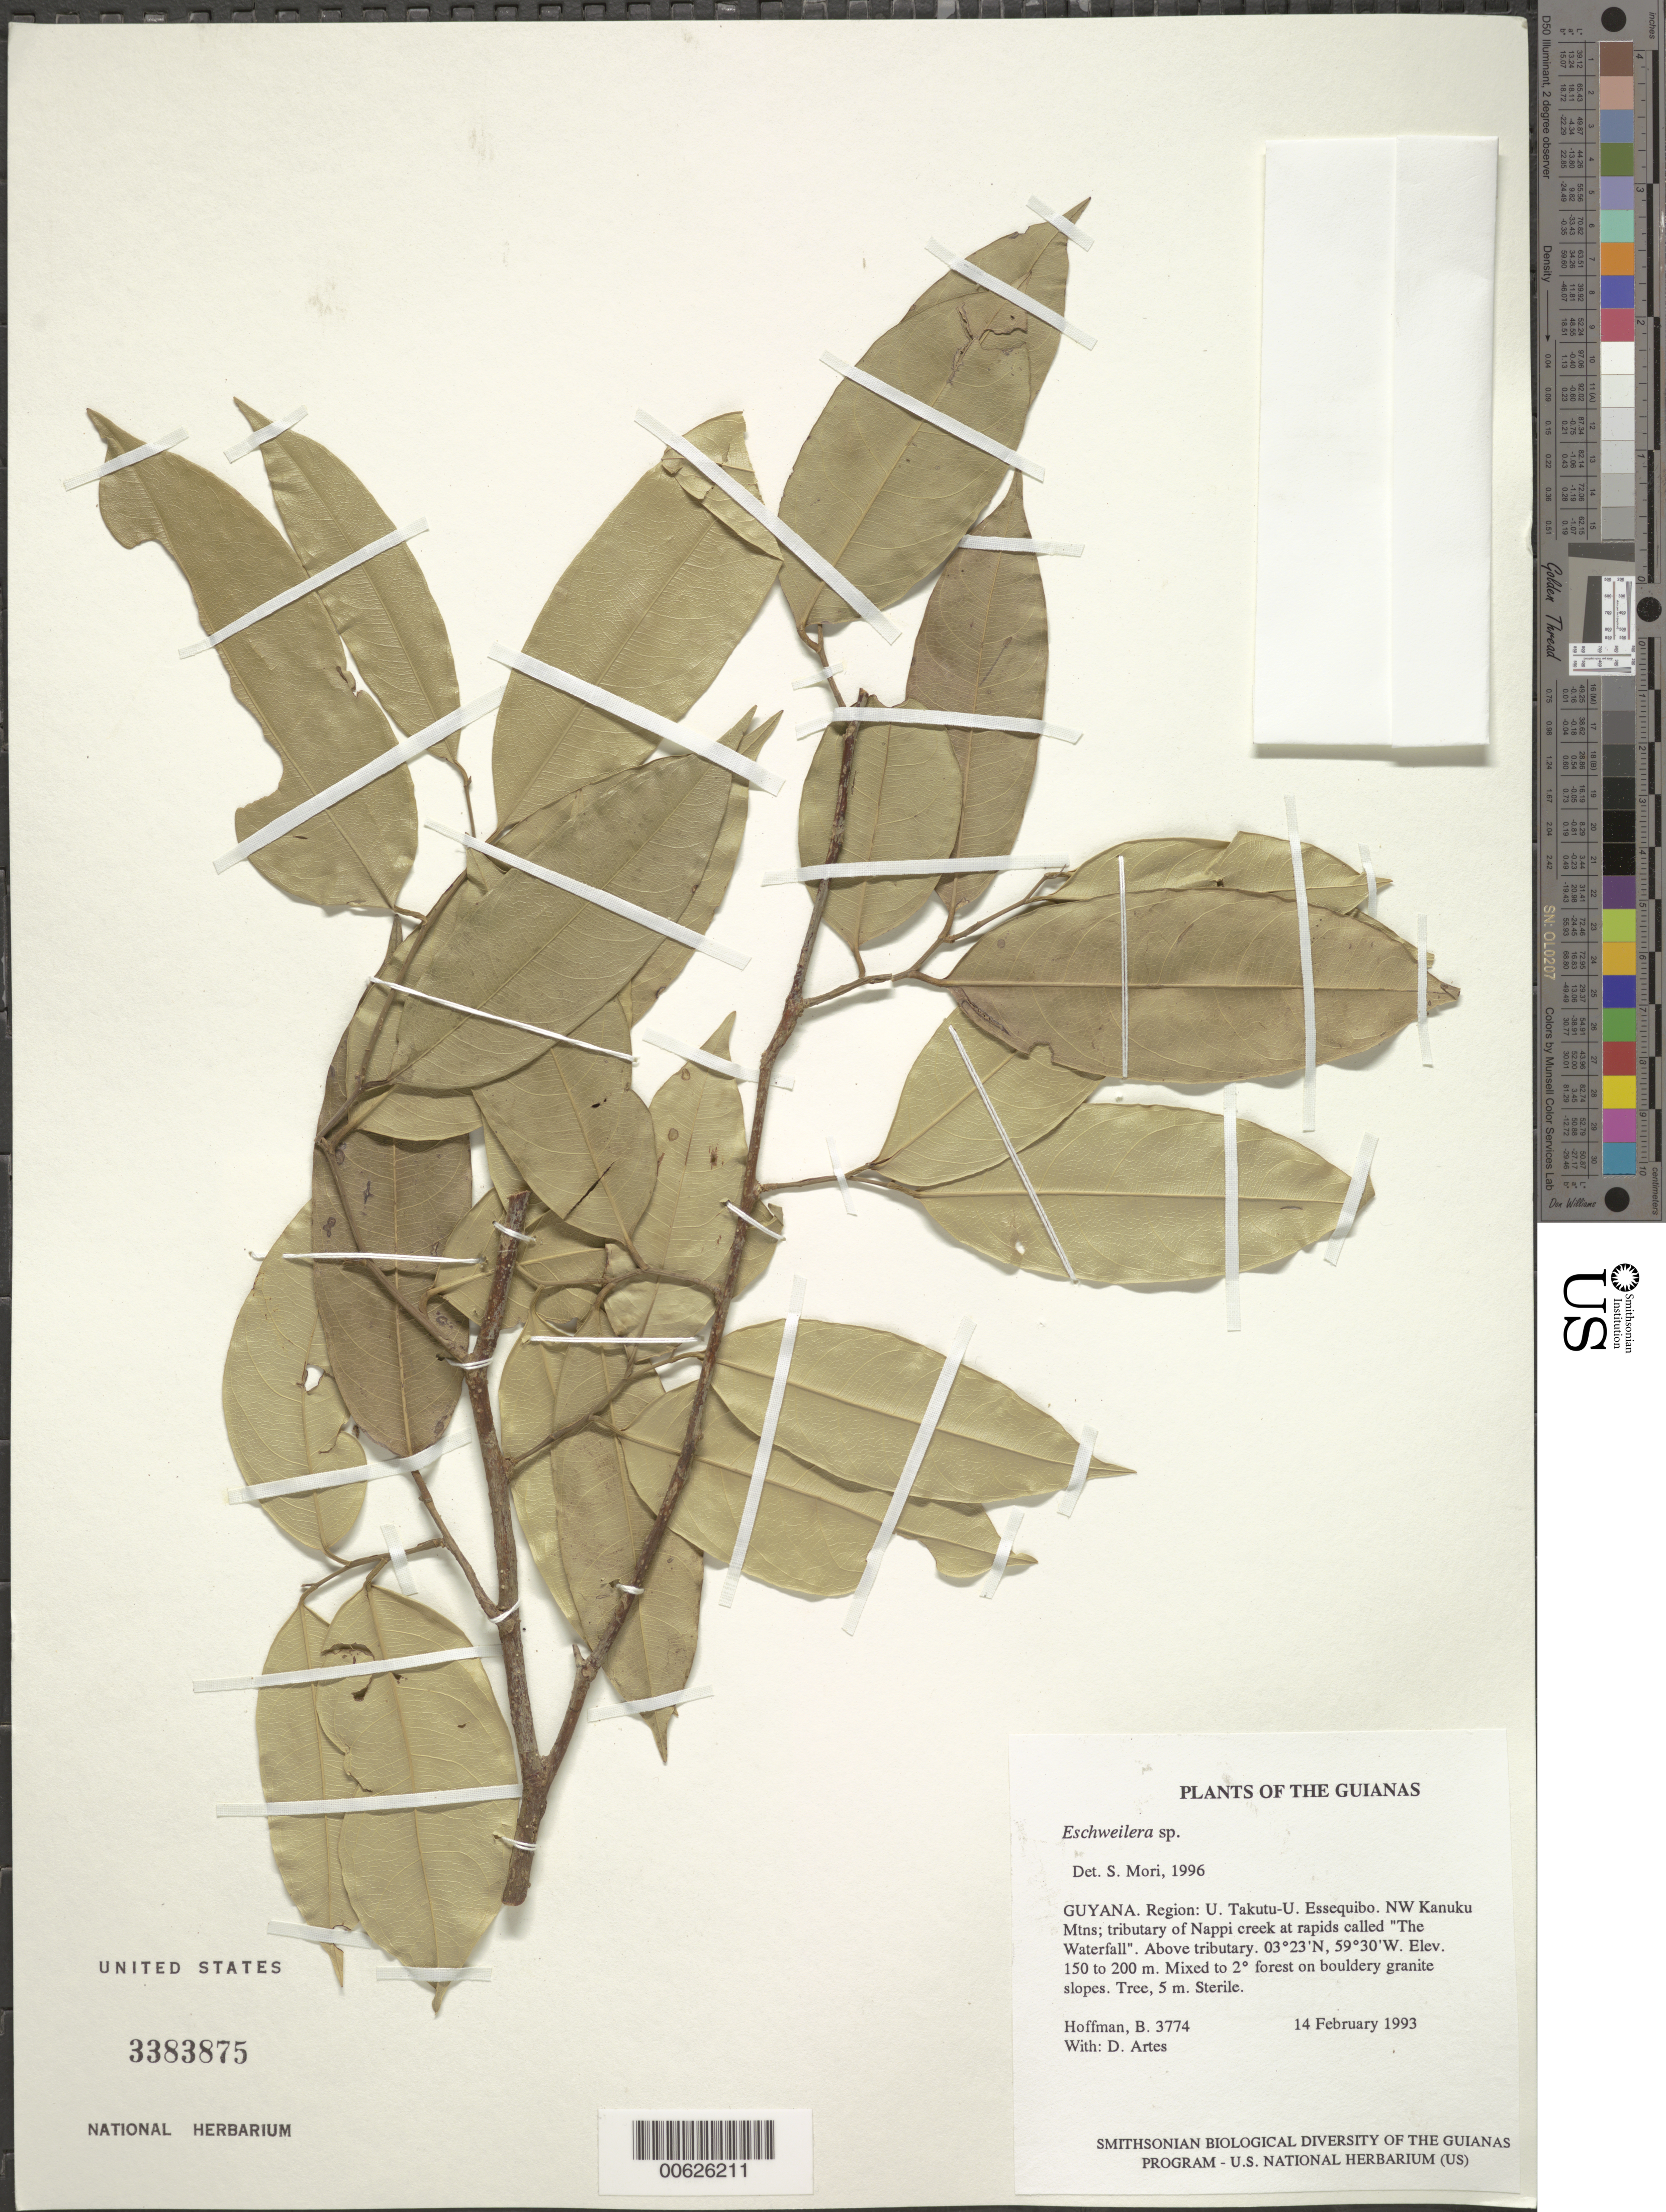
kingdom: Plantae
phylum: Tracheophyta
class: Magnoliopsida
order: Ericales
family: Lecythidaceae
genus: Eschweilera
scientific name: Eschweilera sp.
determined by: Mori, Scott A.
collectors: B. Hoffman & D. Artes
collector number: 3774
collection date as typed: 14 February 1993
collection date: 1993-02-14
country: Guyana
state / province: U. Takutu-U. Essequibo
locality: NW Kanuku Mountains; tributary of Nappi creek at rapids called "The Waterfall". Above tributary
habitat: Mixed to secondary forest on bouldery granite slopes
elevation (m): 150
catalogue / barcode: US 3383875